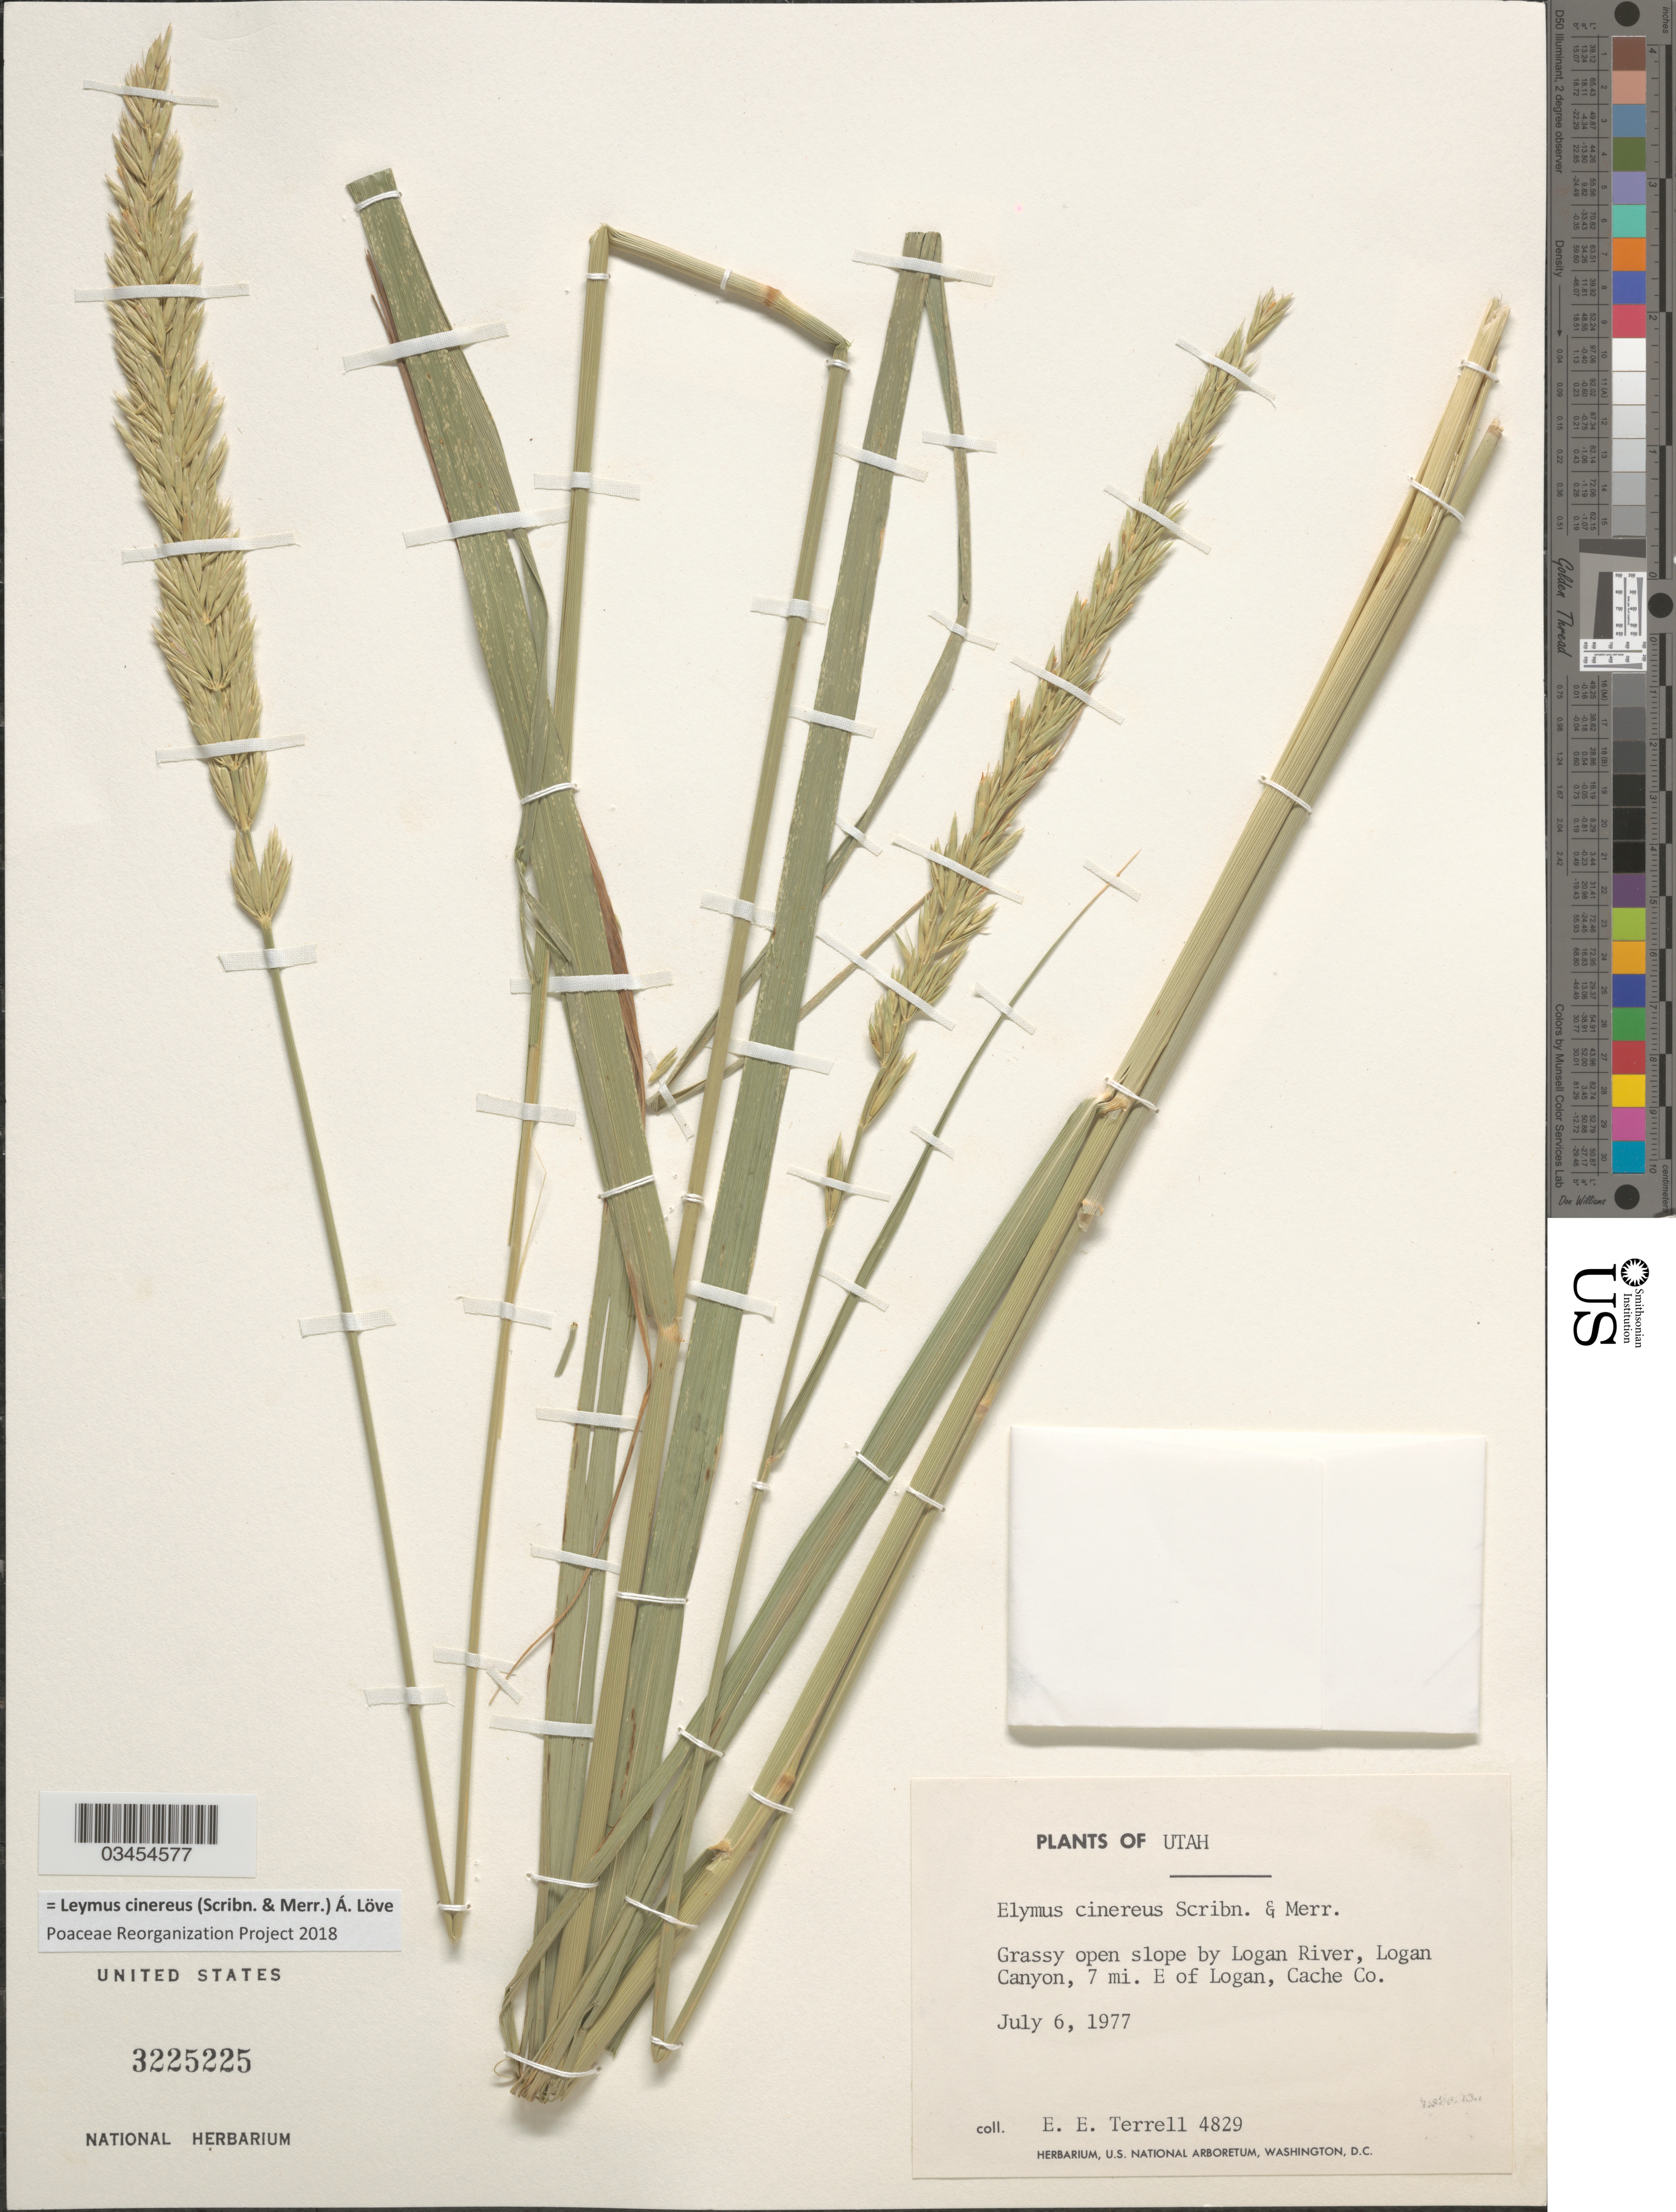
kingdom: Plantae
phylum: Tracheophyta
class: Liliopsida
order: Poales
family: Poaceae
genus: Leymus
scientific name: Leymus cinereus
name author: (Scribn. & Merr.) Á. Löve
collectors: E. E. Terrell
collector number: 4829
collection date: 1977-07-06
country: United States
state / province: Utah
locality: Grassy open slope by Logan River, Logan Canyon, 7 mi. E of Logan, Cache Co.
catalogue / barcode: US 3225225